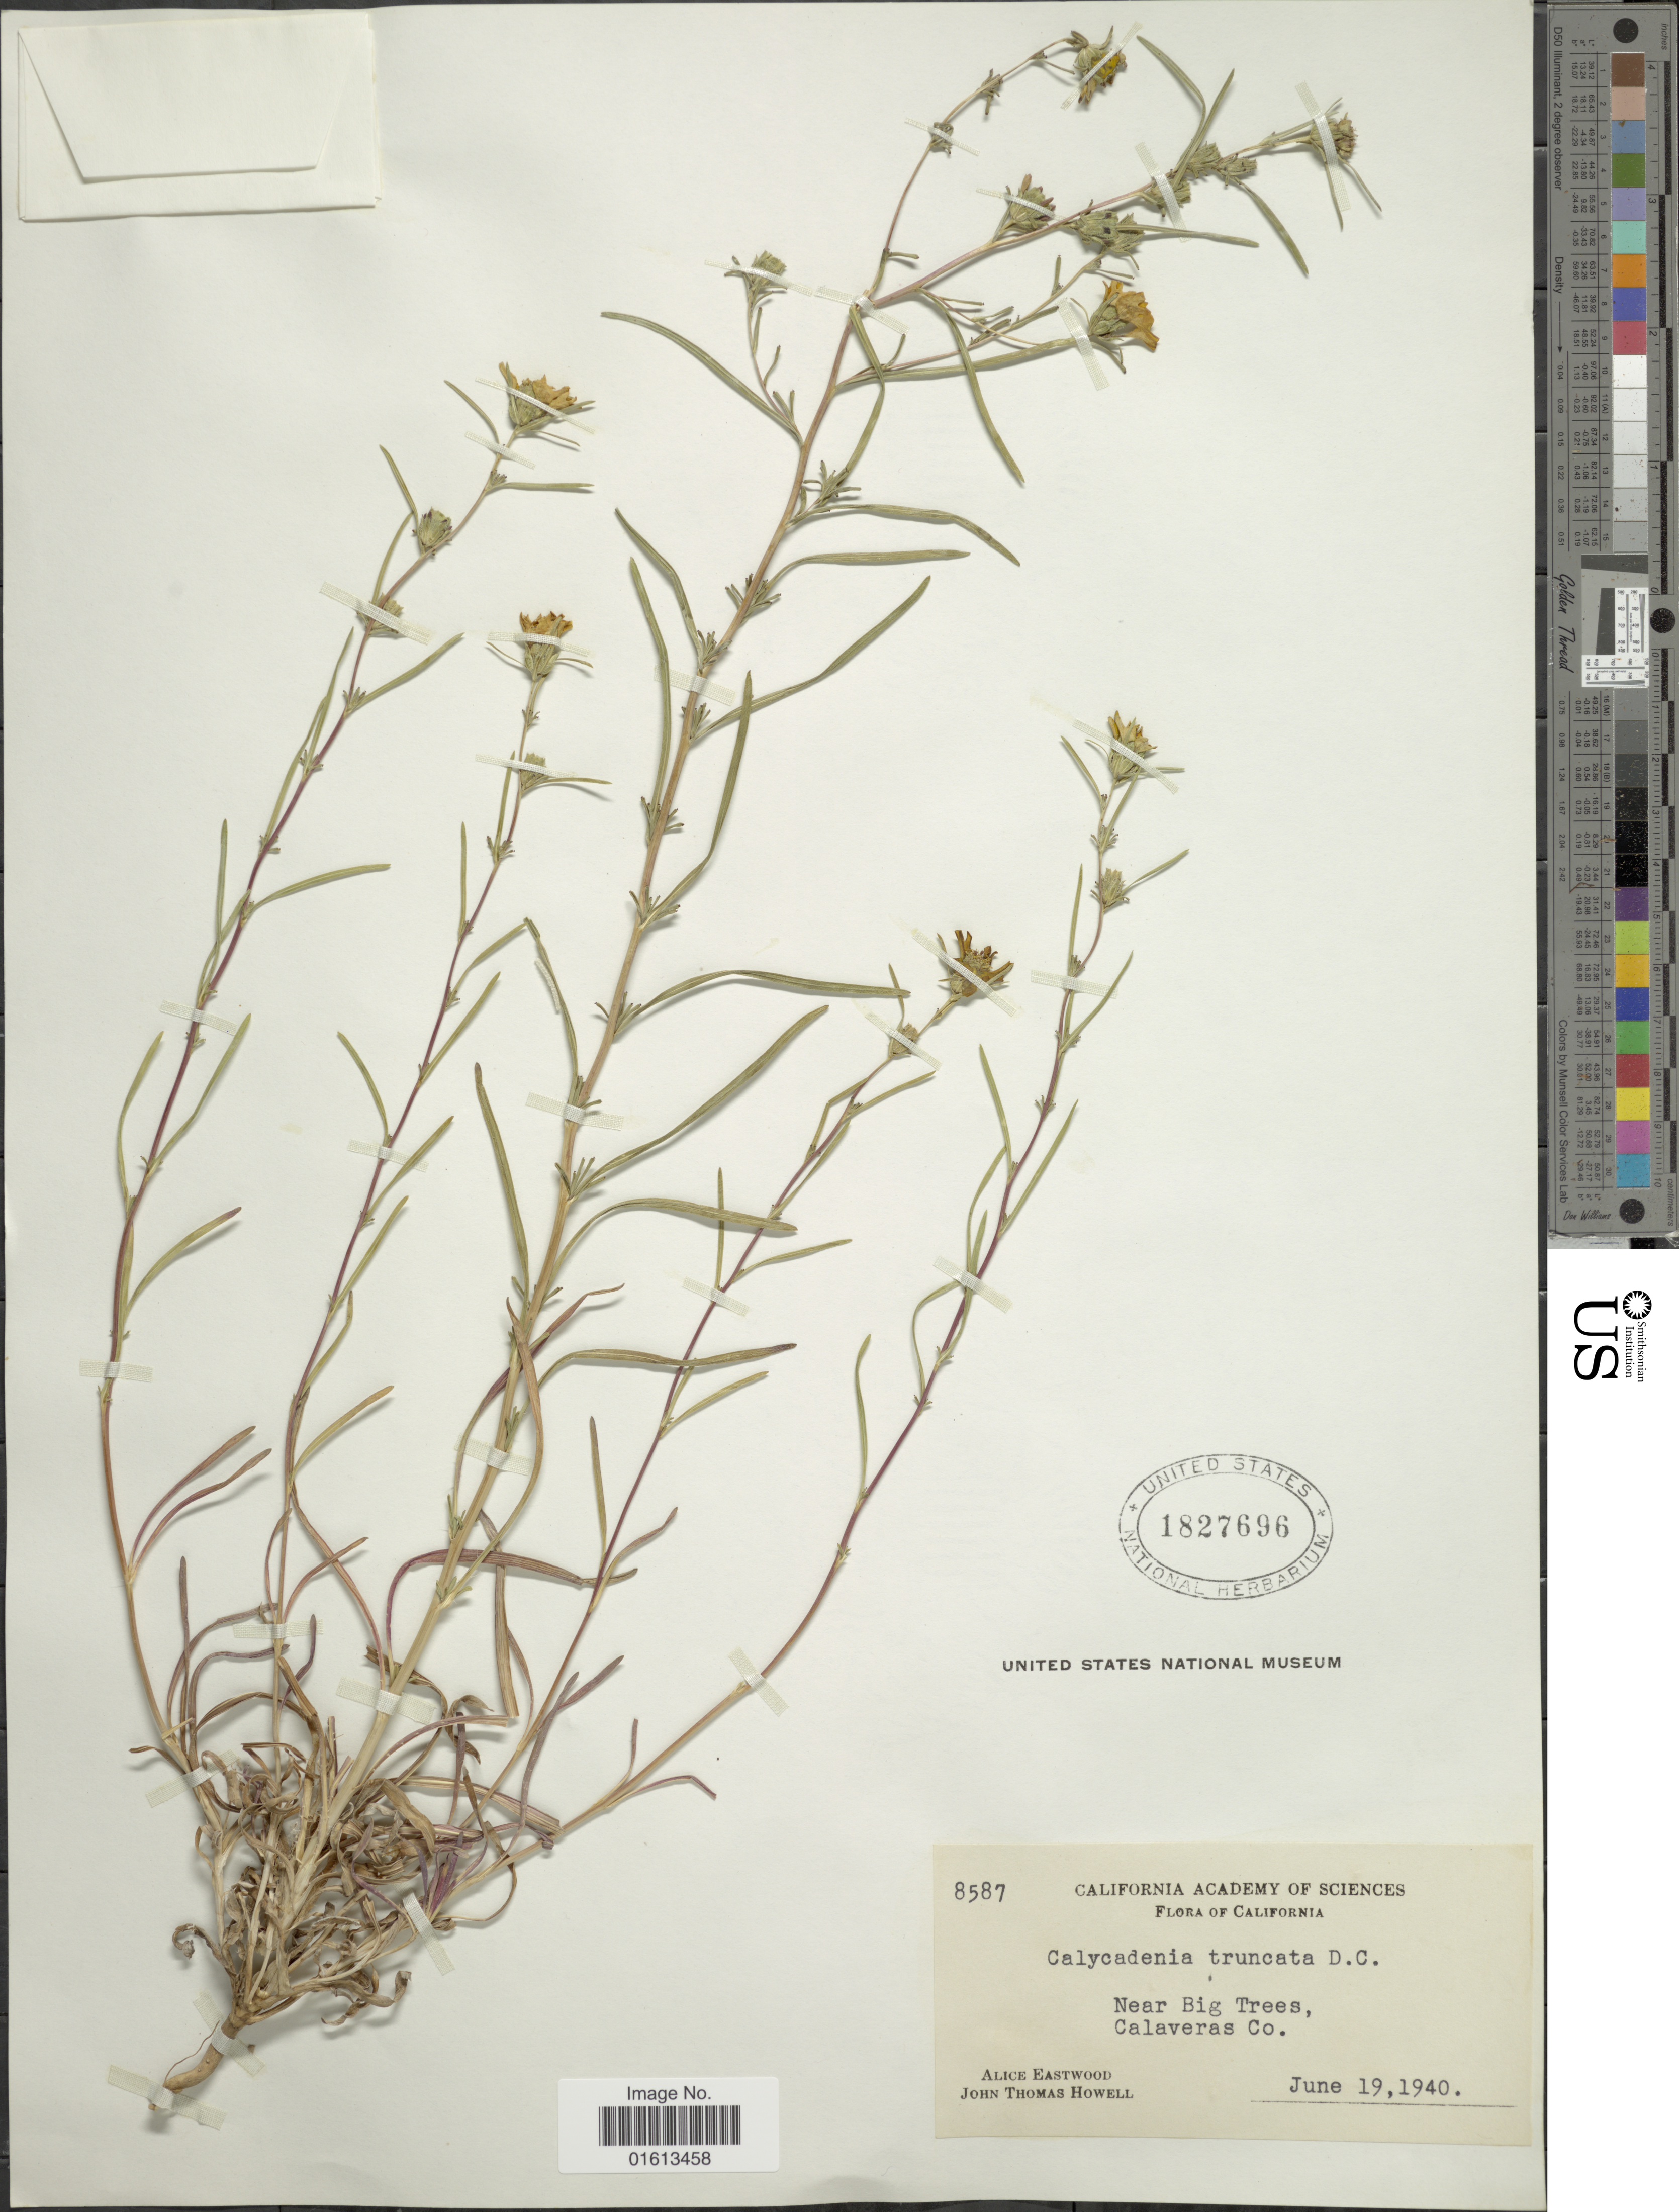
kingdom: Plantae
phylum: Tracheophyta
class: Magnoliopsida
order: Asterales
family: Asteraceae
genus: Calycadenia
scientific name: Calycadenia truncata subsp. truncata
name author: DC.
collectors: A. Eastwood & J. T. Howell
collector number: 8587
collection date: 1940-06-19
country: United States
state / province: California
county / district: Calaveras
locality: Near Big Trees, Calaveras Co.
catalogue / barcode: US 1827696